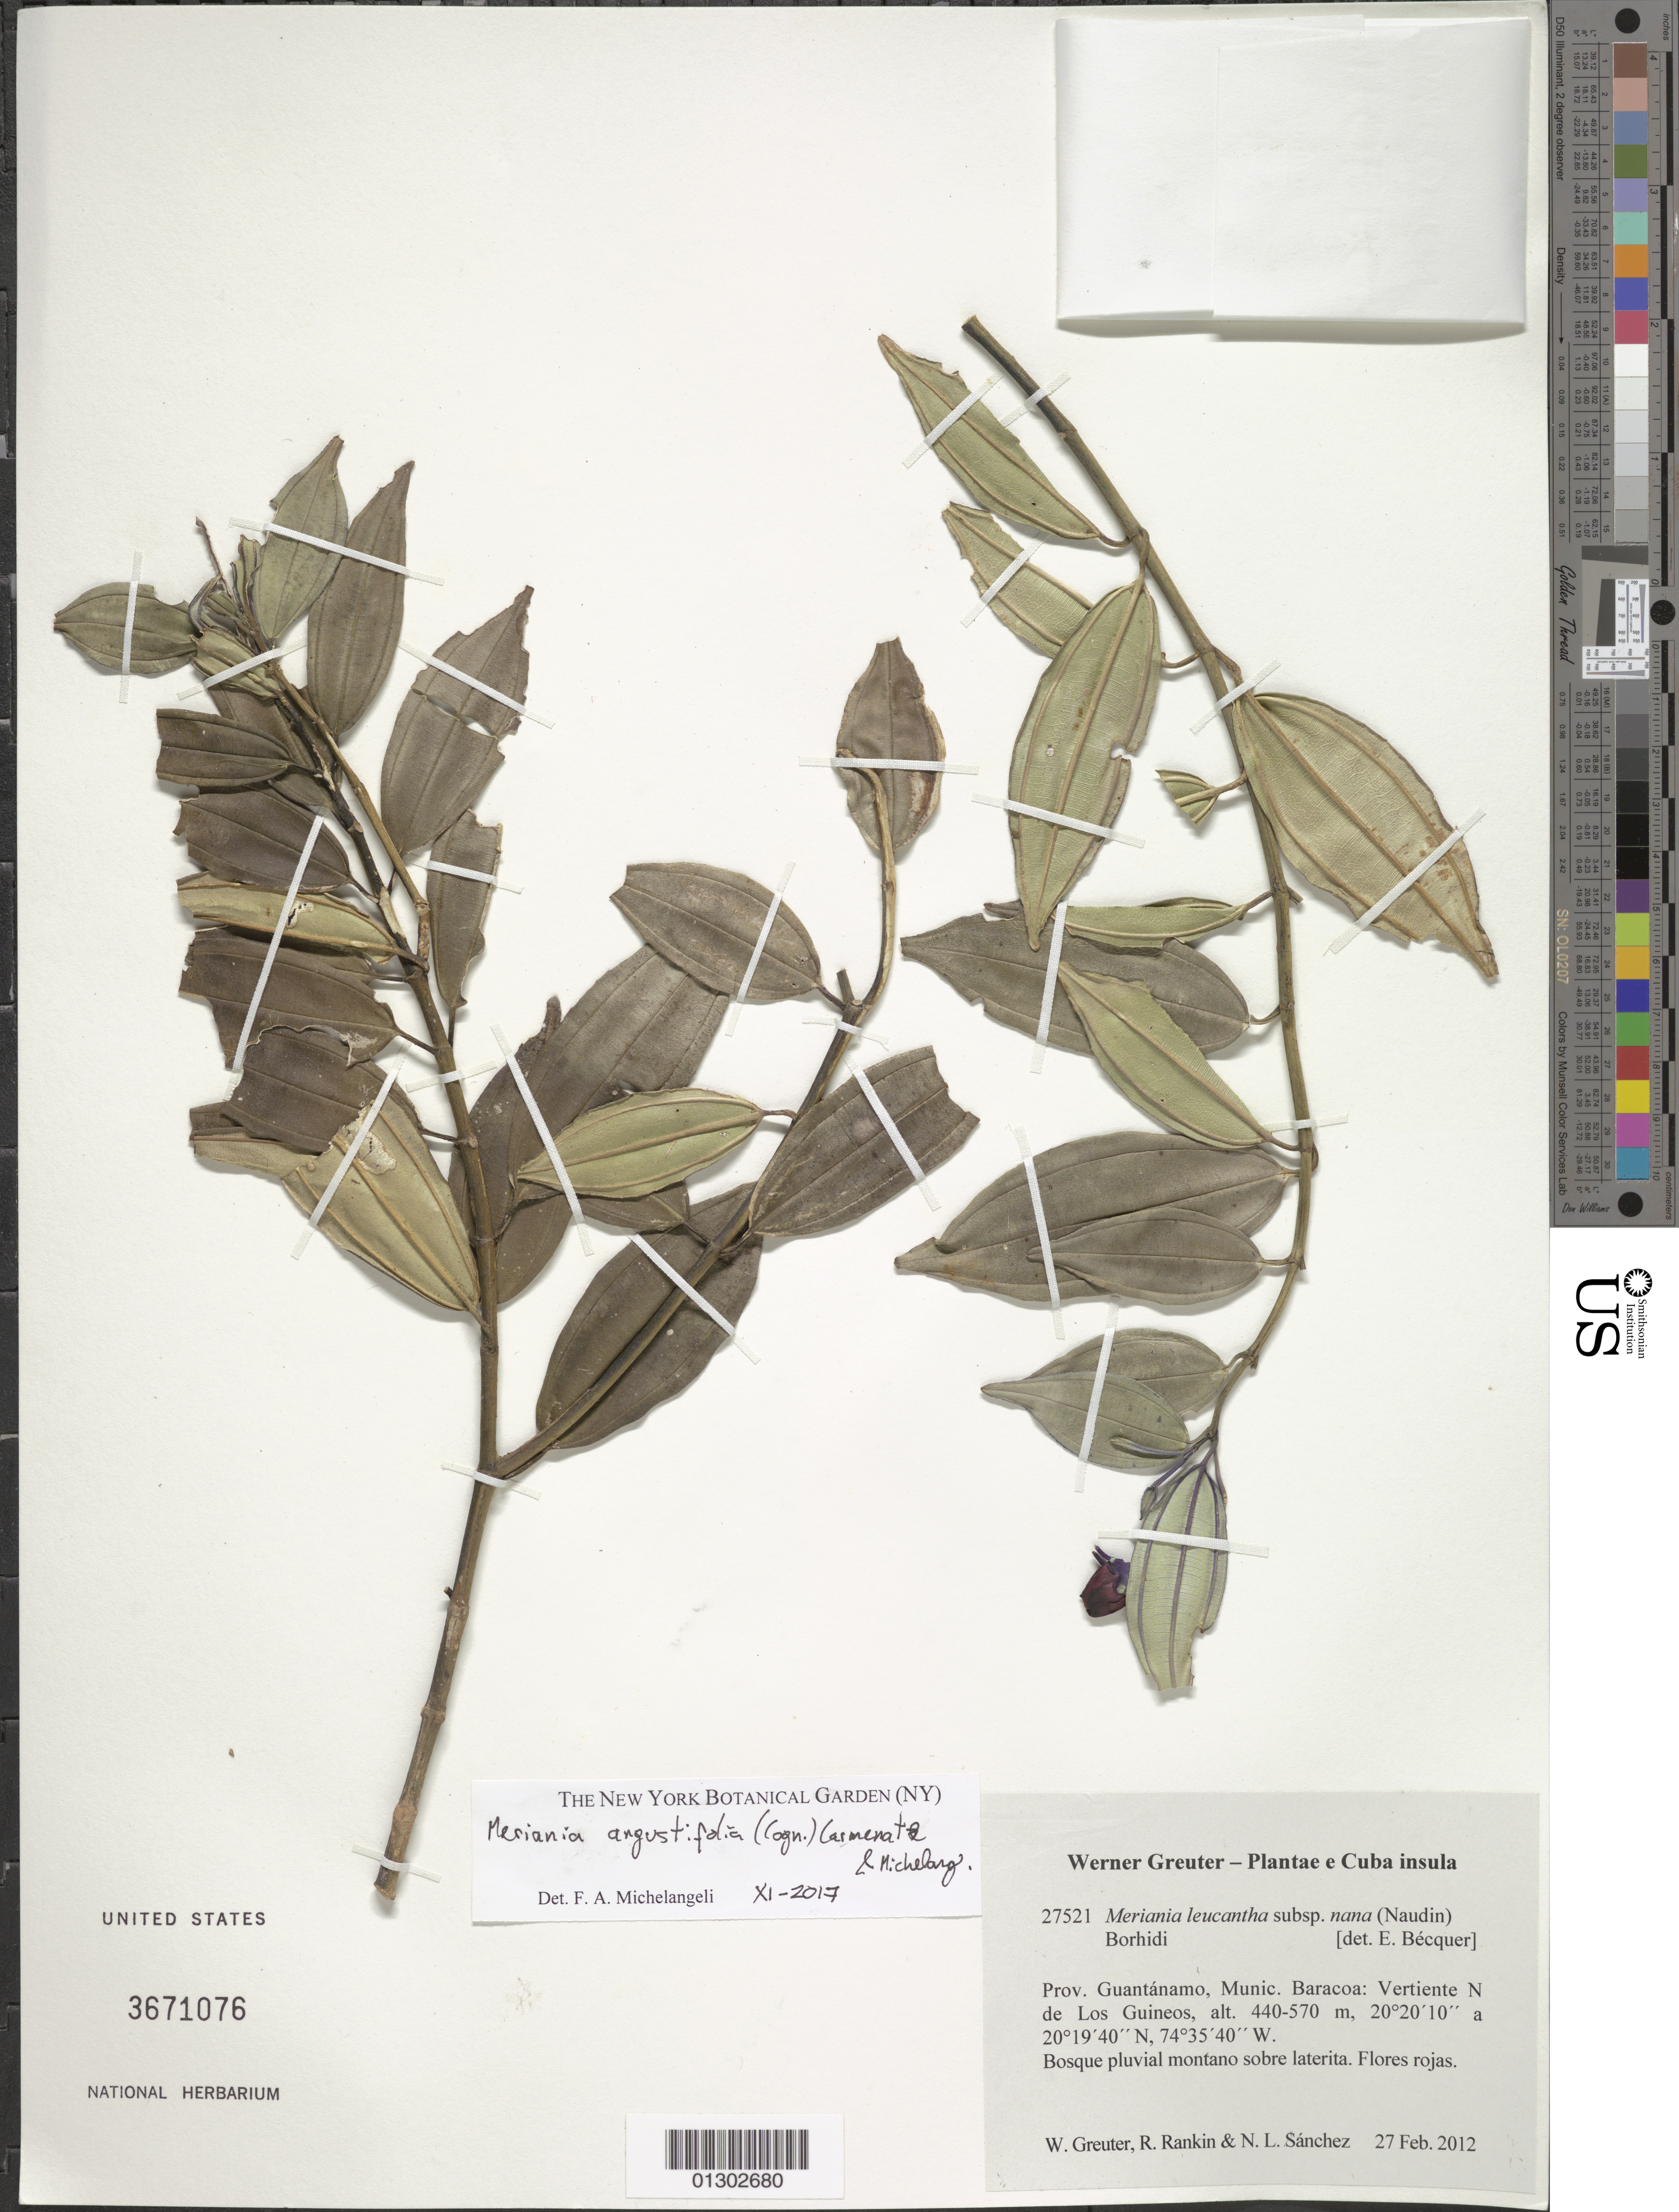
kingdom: Plantae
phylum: Tracheophyta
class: Magnoliopsida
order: Myrtales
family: Melastomataceae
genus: Meriania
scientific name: Meriania angustifolia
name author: (Cogn.) Carmenate & Michelang.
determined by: Michelangeli, F. A.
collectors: W. R. Greuter, R. Rankin Rodriguez & N. Sanchez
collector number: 27521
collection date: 2012-02-27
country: Cuba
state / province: Guantanamo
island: Cuba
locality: Munic. Baracoa; vertiente N de Los Guineos.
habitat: Bosque pluvial montano sobre laterita.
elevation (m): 440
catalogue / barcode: US 3671076